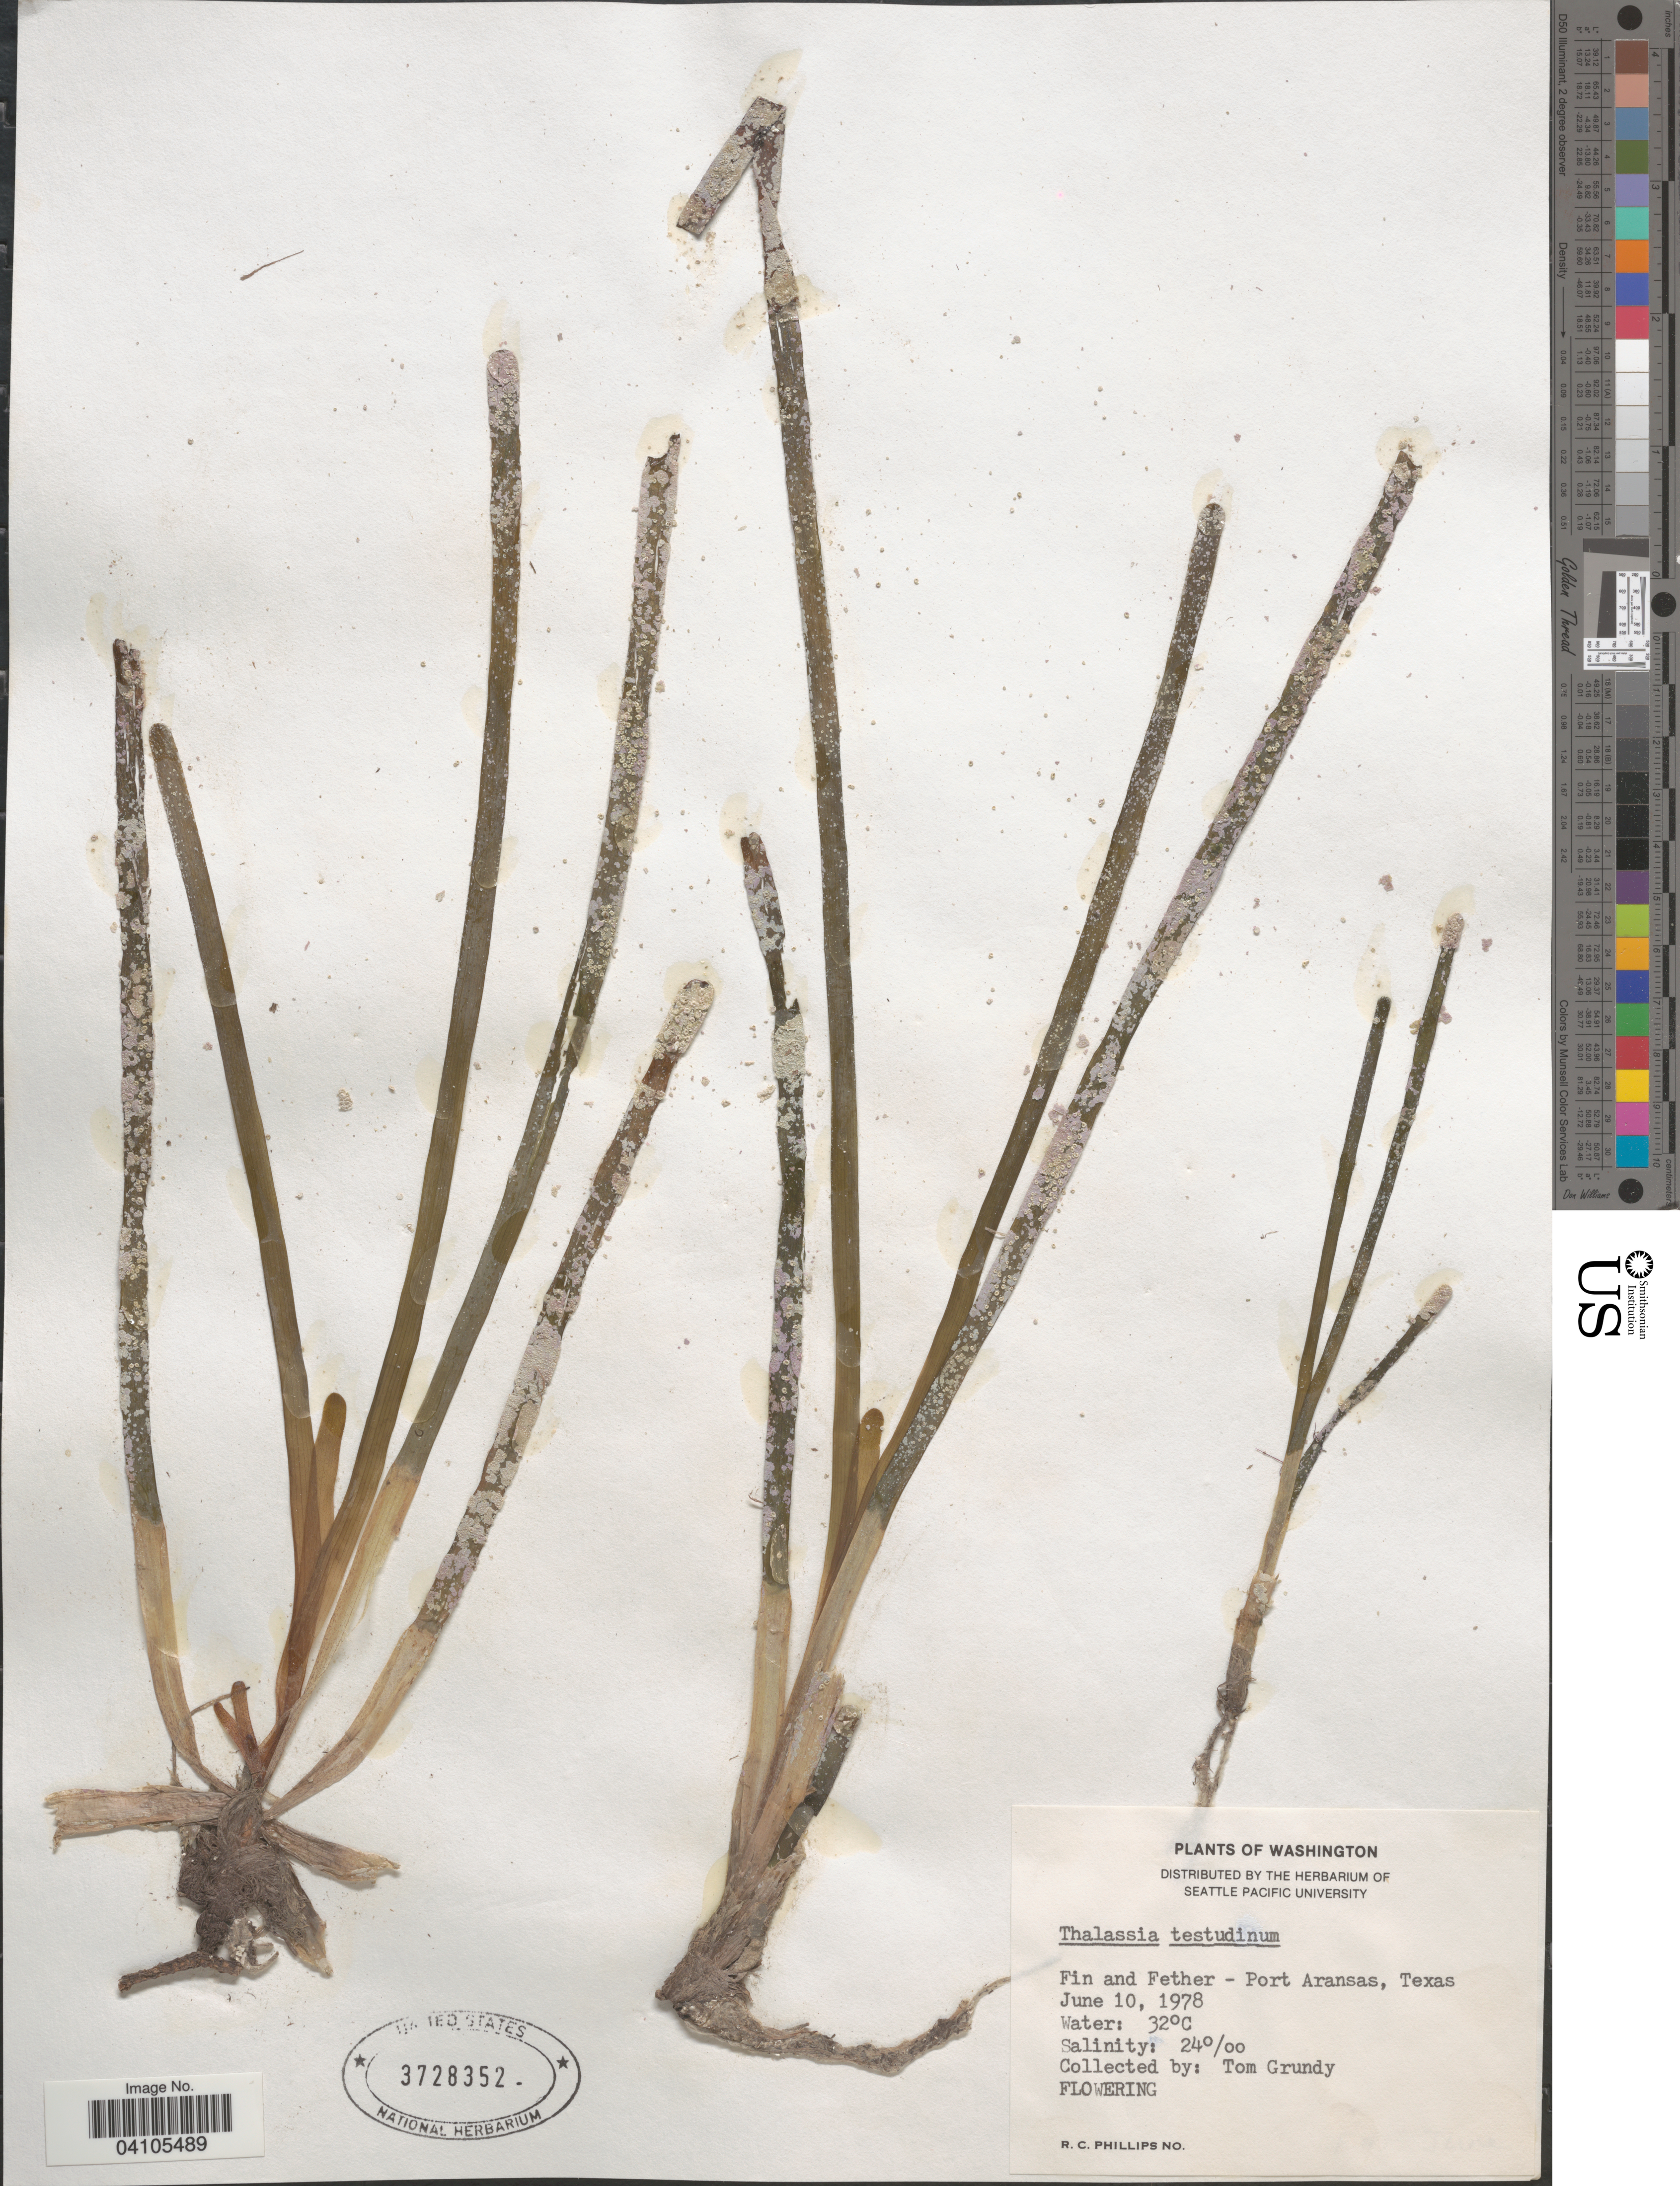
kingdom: Plantae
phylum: Tracheophyta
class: Liliopsida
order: Alismatales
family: Hydrocharitaceae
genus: Thalassia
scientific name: Thalassia testudinum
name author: Banks & Sol. ex K.D. Koenig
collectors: T. Grundy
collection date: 1978-06-10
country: United States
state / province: Texas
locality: Fin and Fether - Port Aransas.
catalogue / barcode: US 3728352